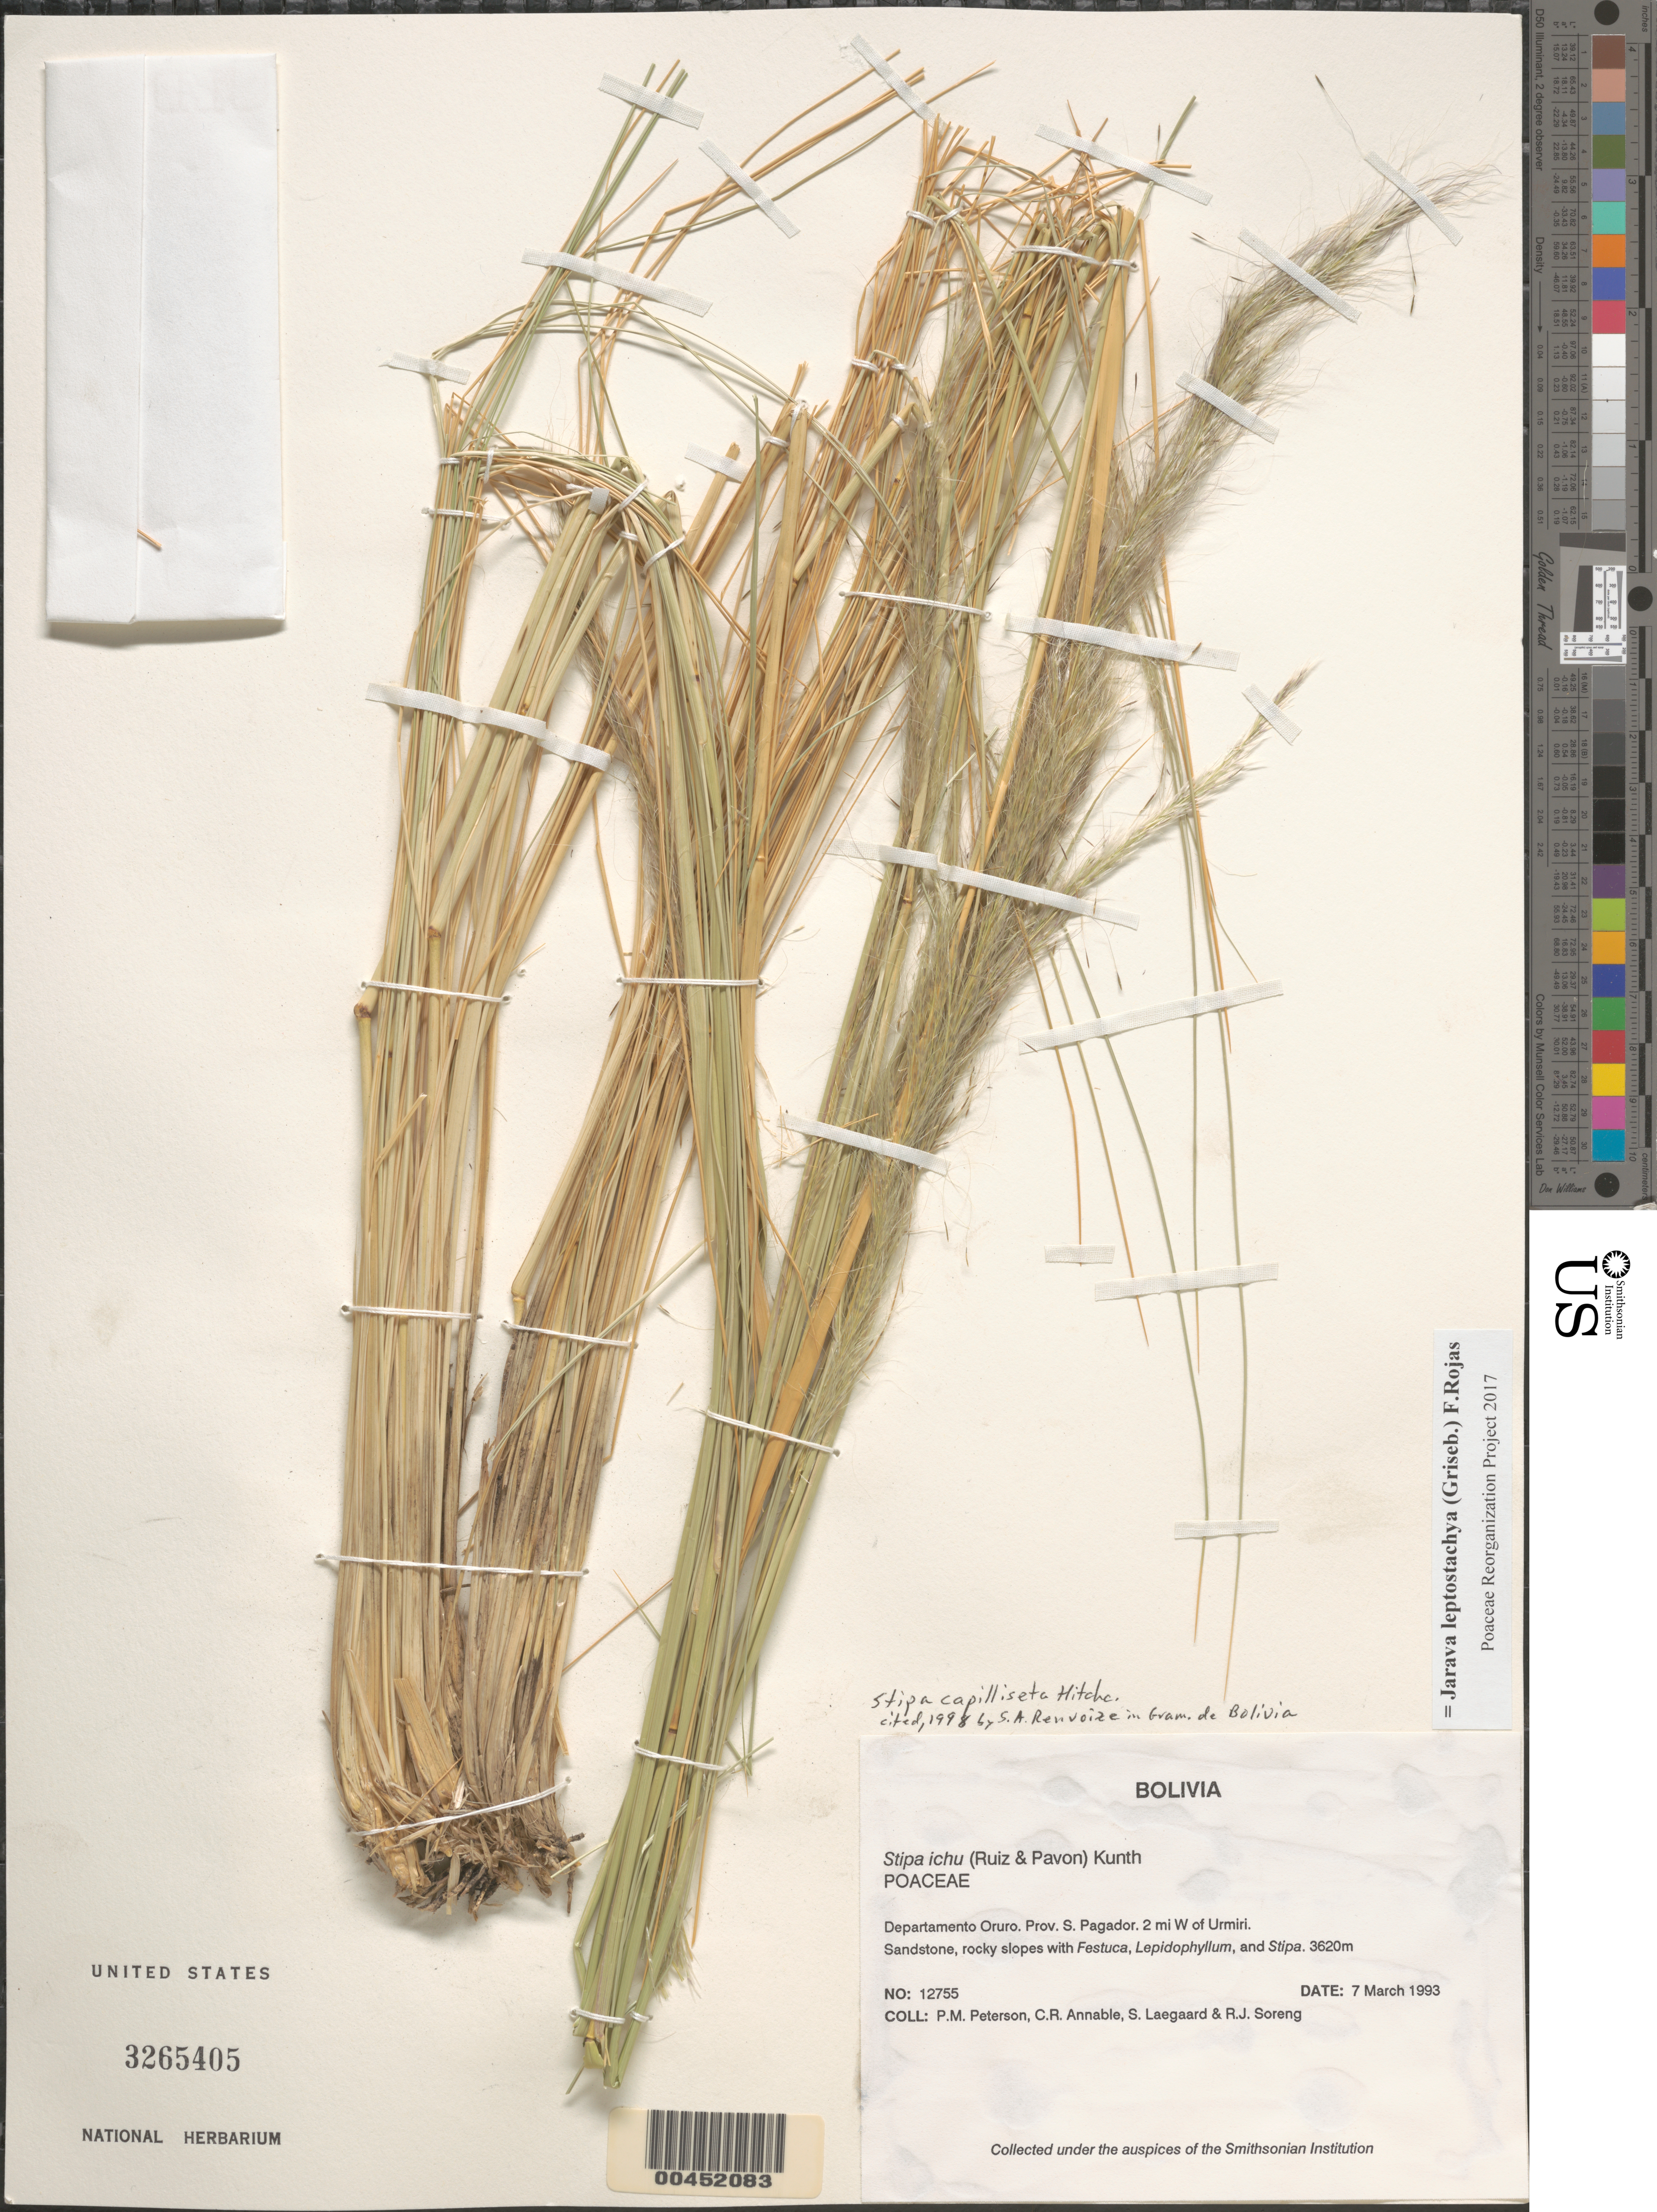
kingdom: Plantae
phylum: Tracheophyta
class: Liliopsida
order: Poales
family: Poaceae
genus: Jarava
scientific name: Jarava leptostachya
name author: (Griseb.) F. Rojas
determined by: Poaceae Reorganization Project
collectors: P. M. Peterson, C. R. Annable, S. Lægaard & R. J. Soreng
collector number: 12755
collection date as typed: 07 Mar 1993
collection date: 1993-03-07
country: Bolivia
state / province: Oruro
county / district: Sebastián Pagador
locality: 2 mi W ofUrmiri.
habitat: Sandstone, rocky slopes with Festuca, Lepidophyllum, and Stipa.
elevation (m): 3620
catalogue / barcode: US 3265405